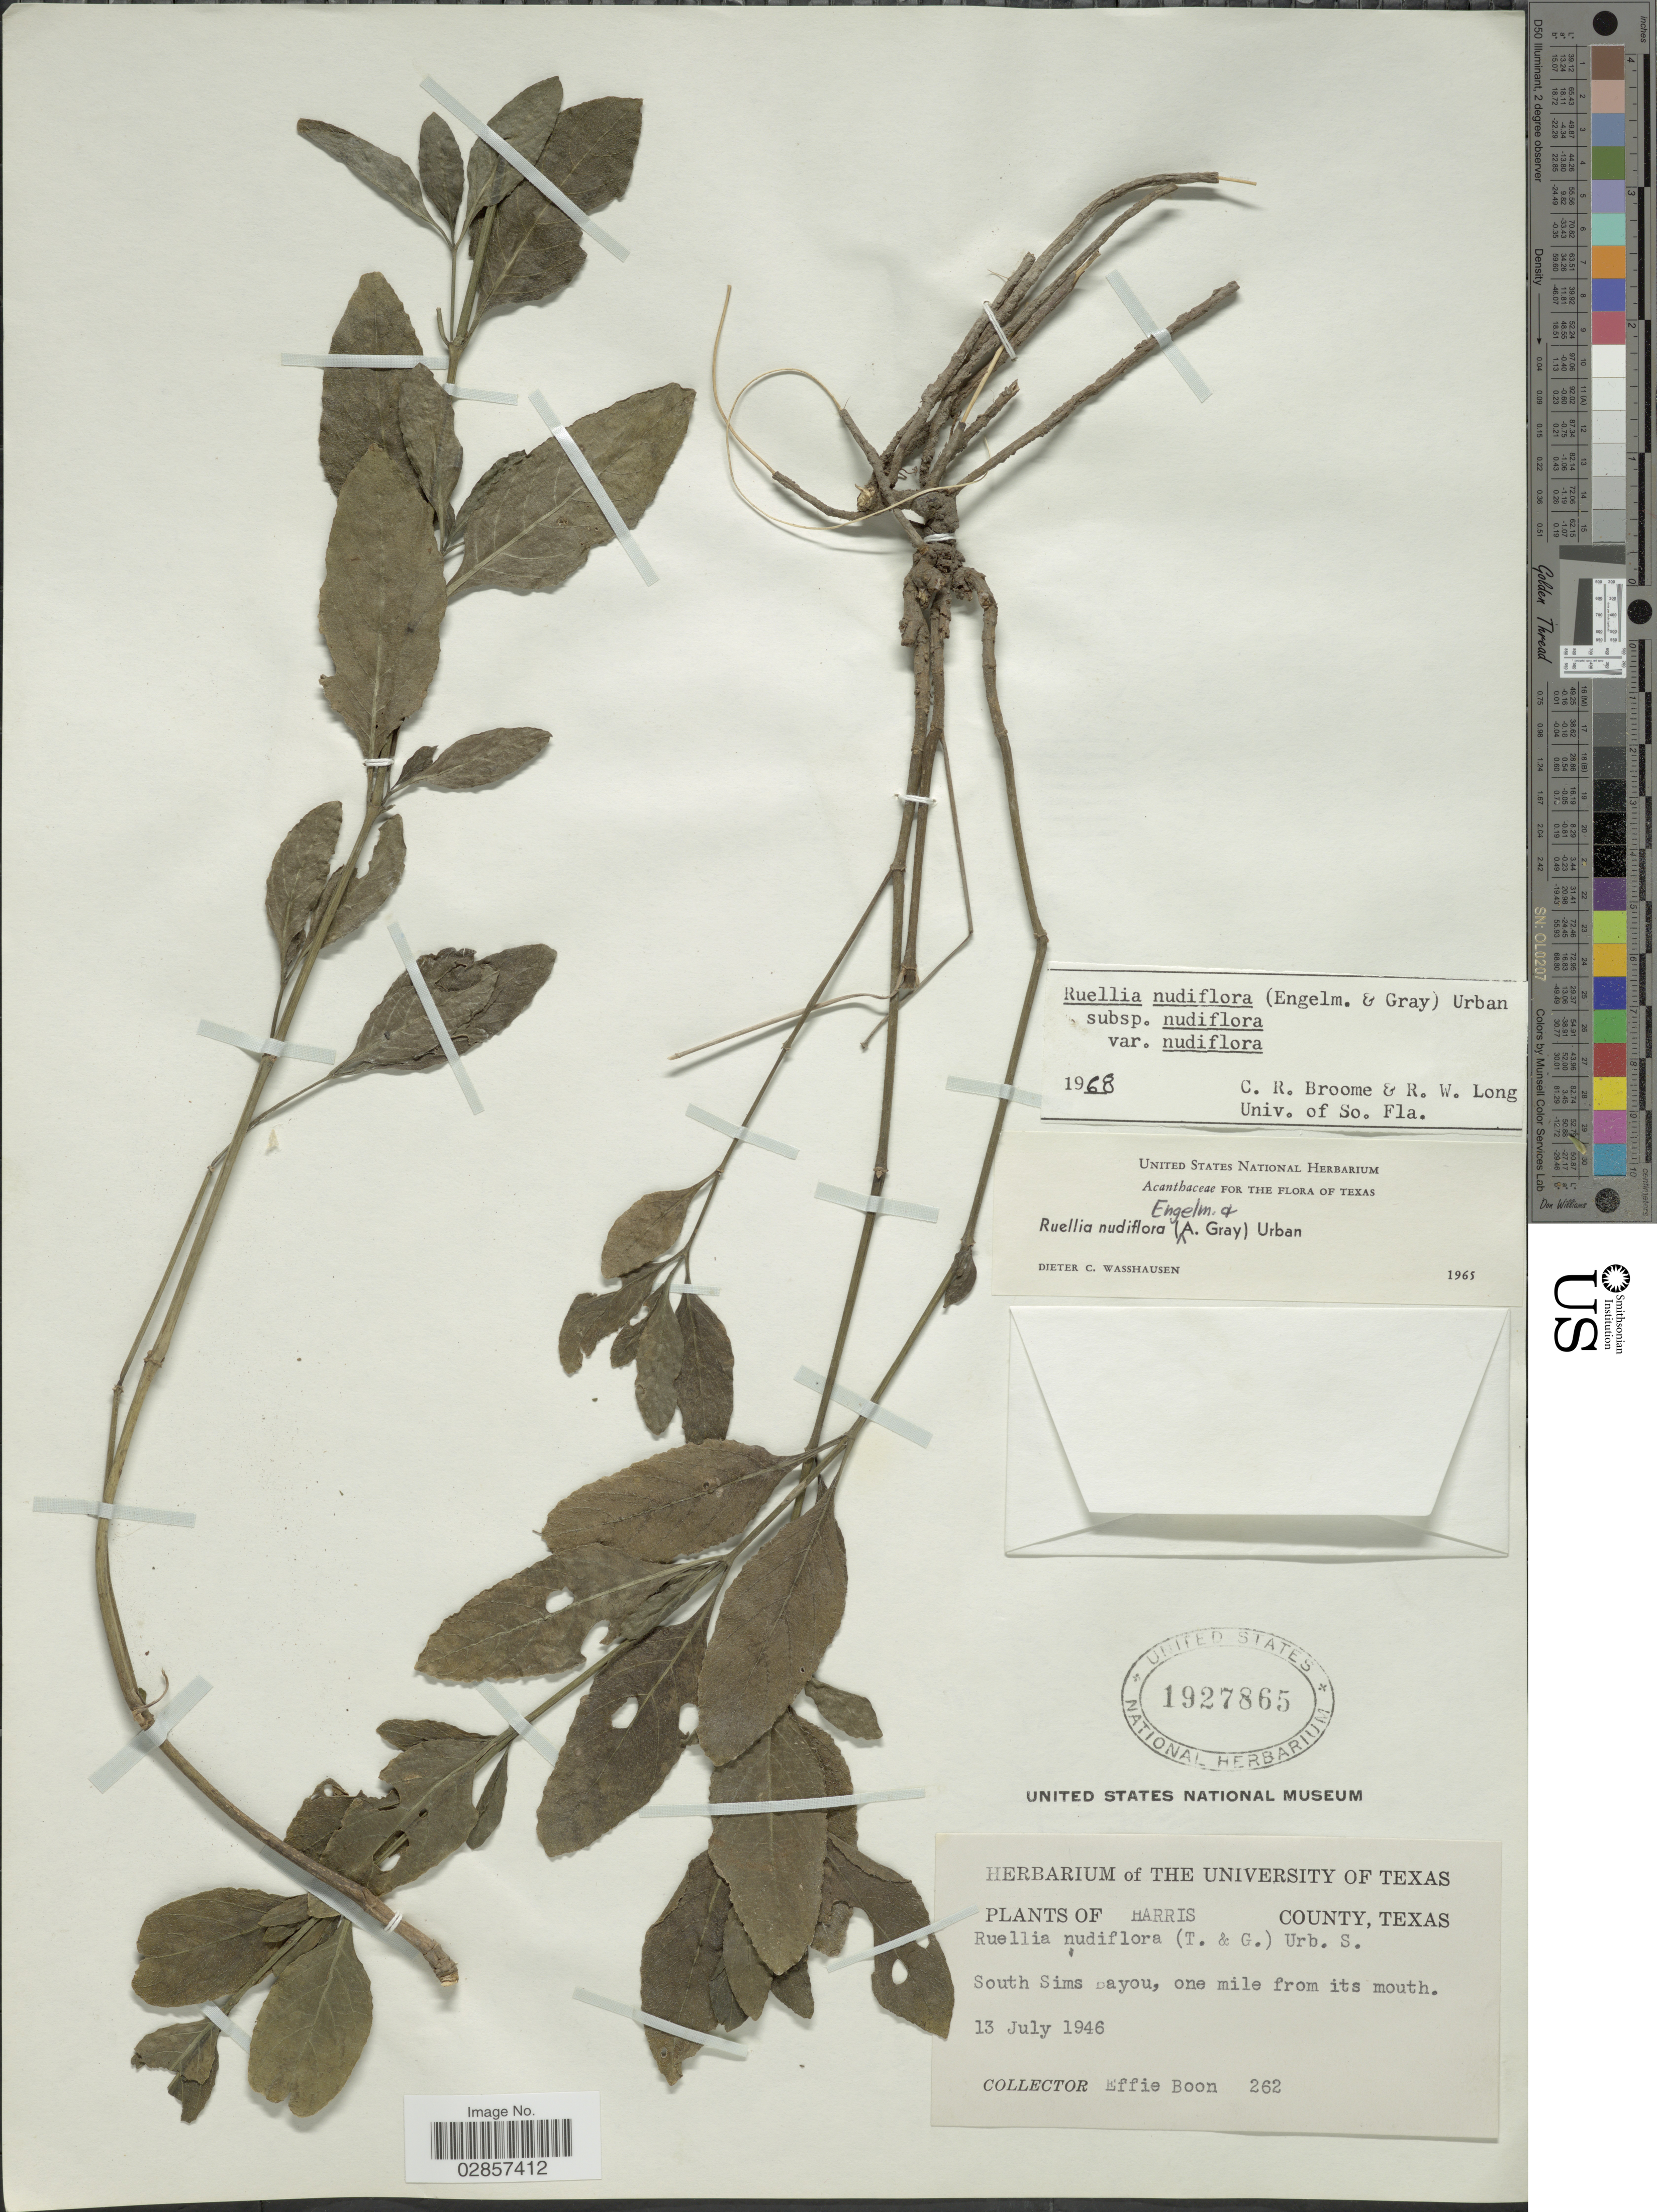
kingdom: Plantae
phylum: Tracheophyta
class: Magnoliopsida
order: Lamiales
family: Acanthaceae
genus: Ruellia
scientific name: Ruellia nudiflora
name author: (Engelm. & A. Gray) Urb.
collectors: E. Boon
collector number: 262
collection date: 1946-07-13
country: United States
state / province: Texas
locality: Harris County, Texas, South Sims Bayou, one mile from its mouth.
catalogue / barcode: US 1927865